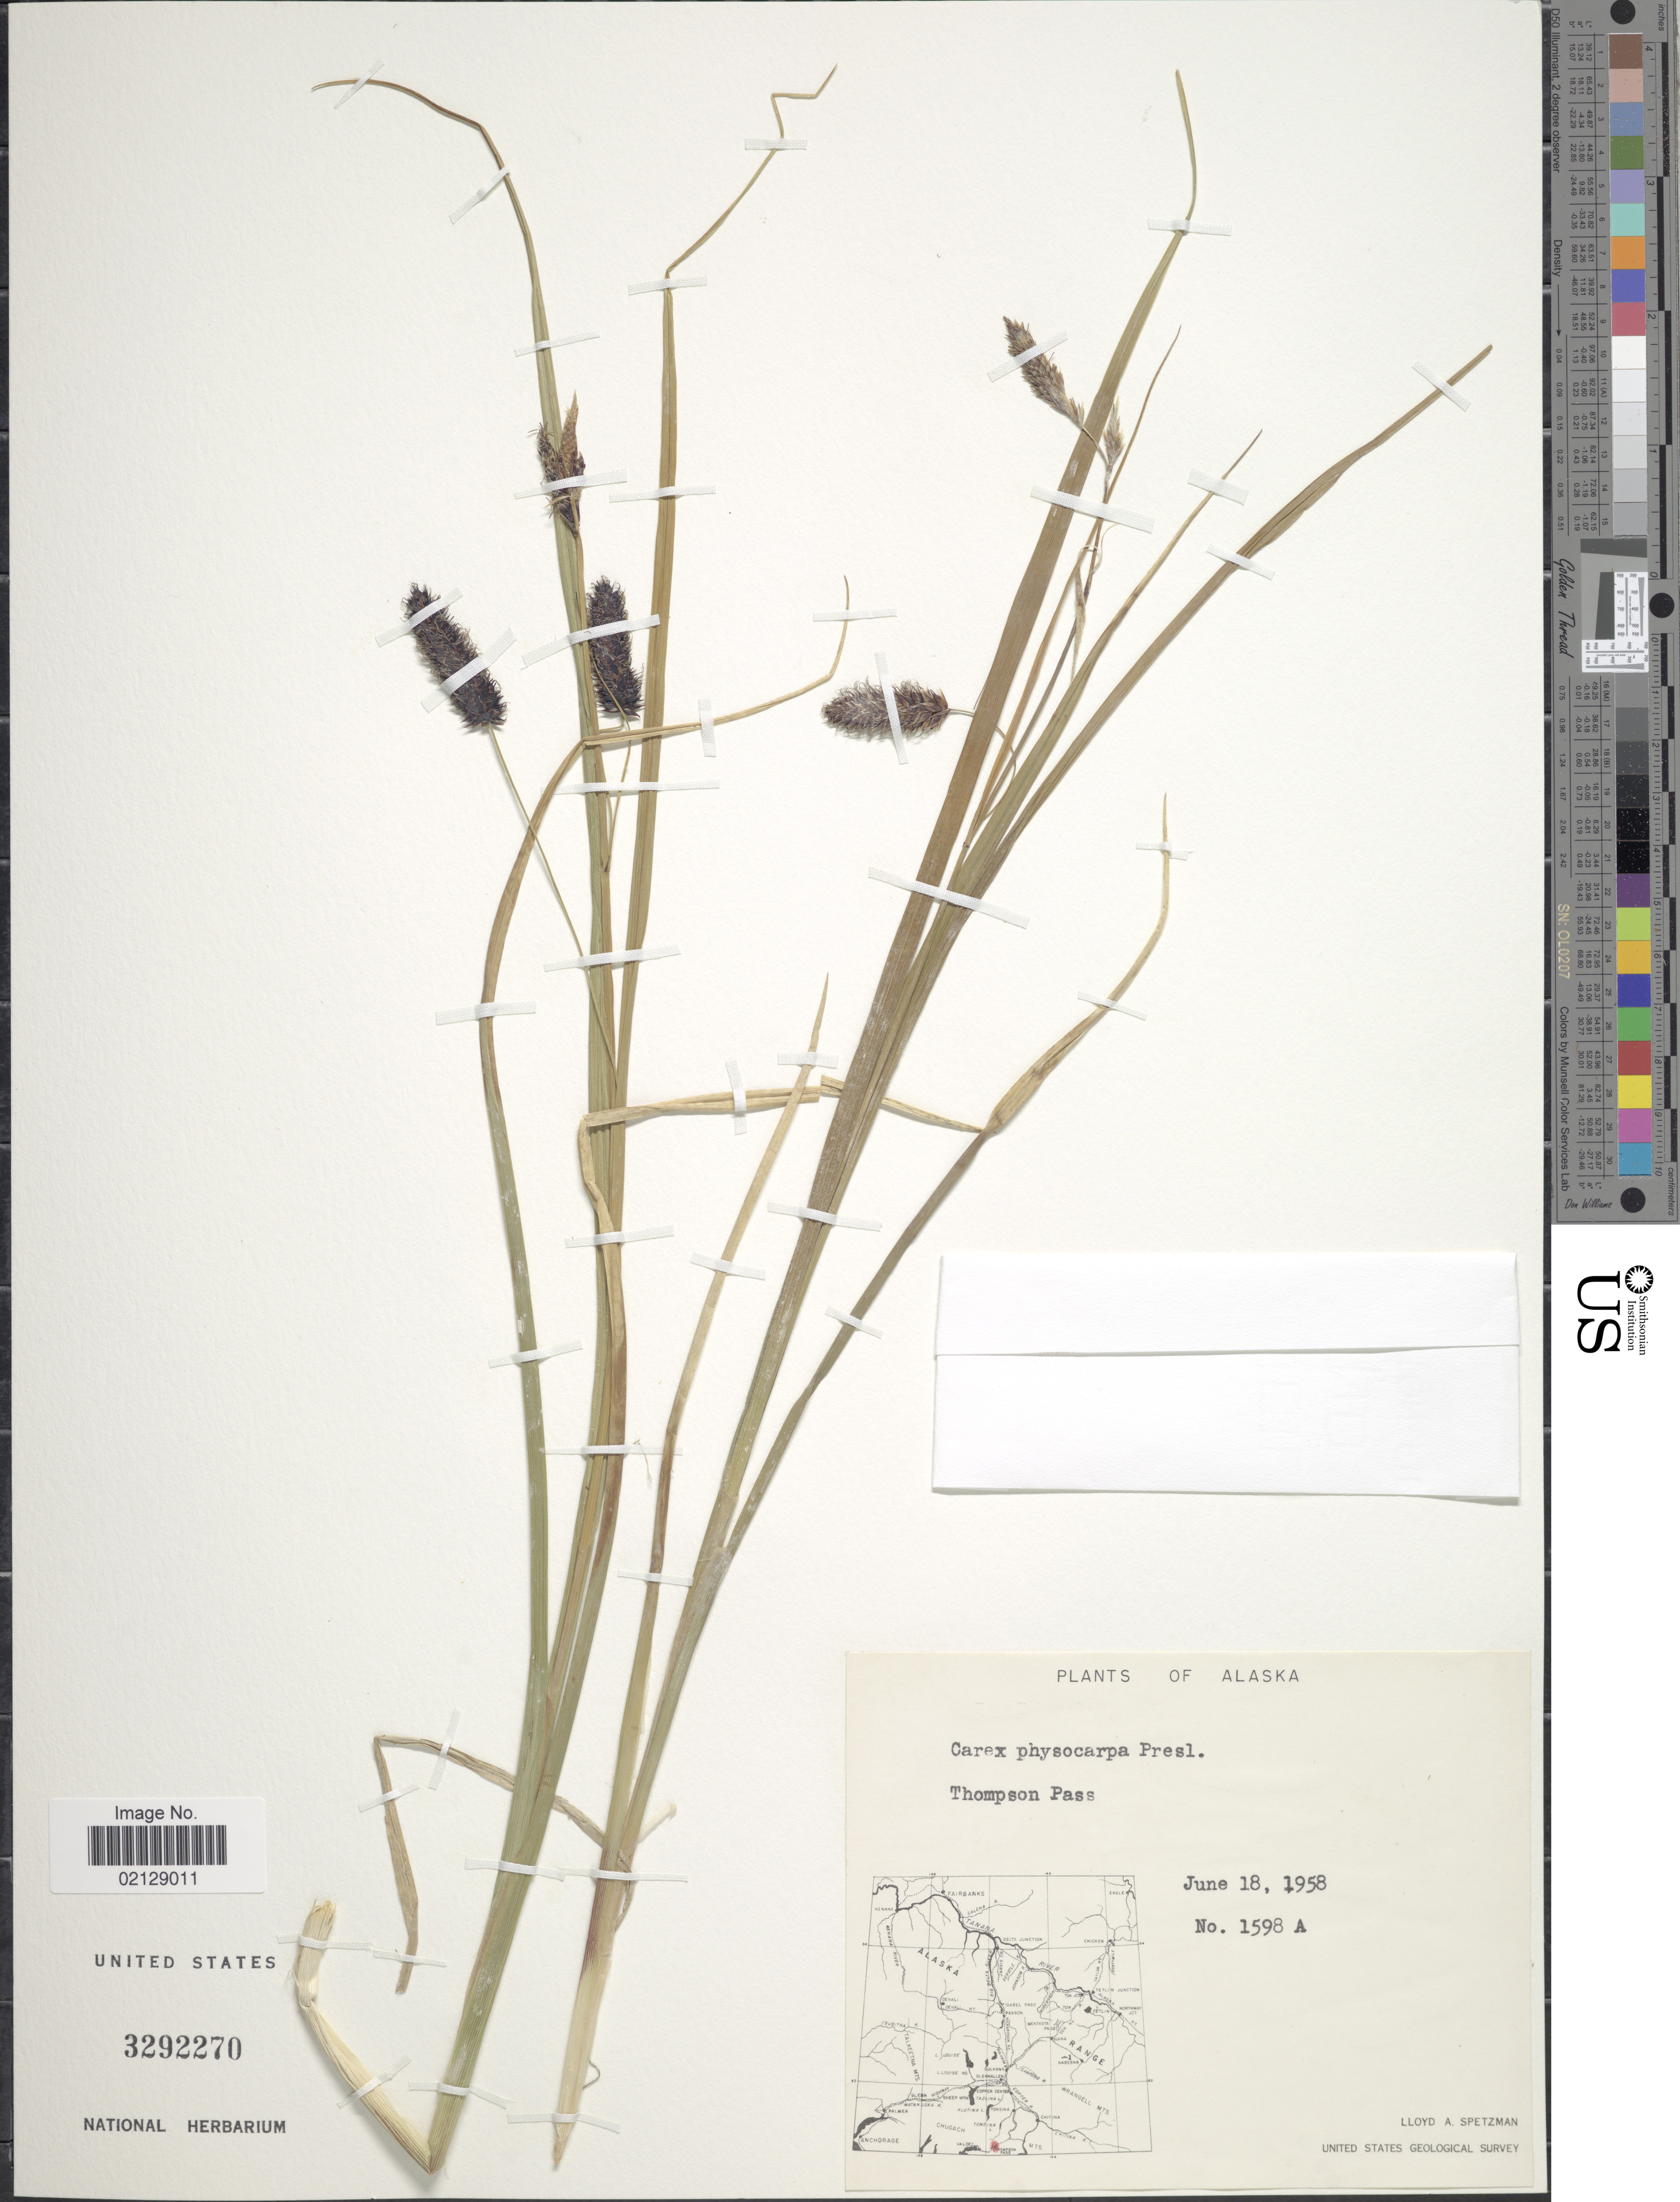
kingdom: Plantae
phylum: Tracheophyta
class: Liliopsida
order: Poales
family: Cyperaceae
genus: Carex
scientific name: Carex saxatilis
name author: L.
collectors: L. Spetzman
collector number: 1598A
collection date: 1958-06-18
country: United States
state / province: Alaska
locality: Thompson Pass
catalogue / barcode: US 3292270